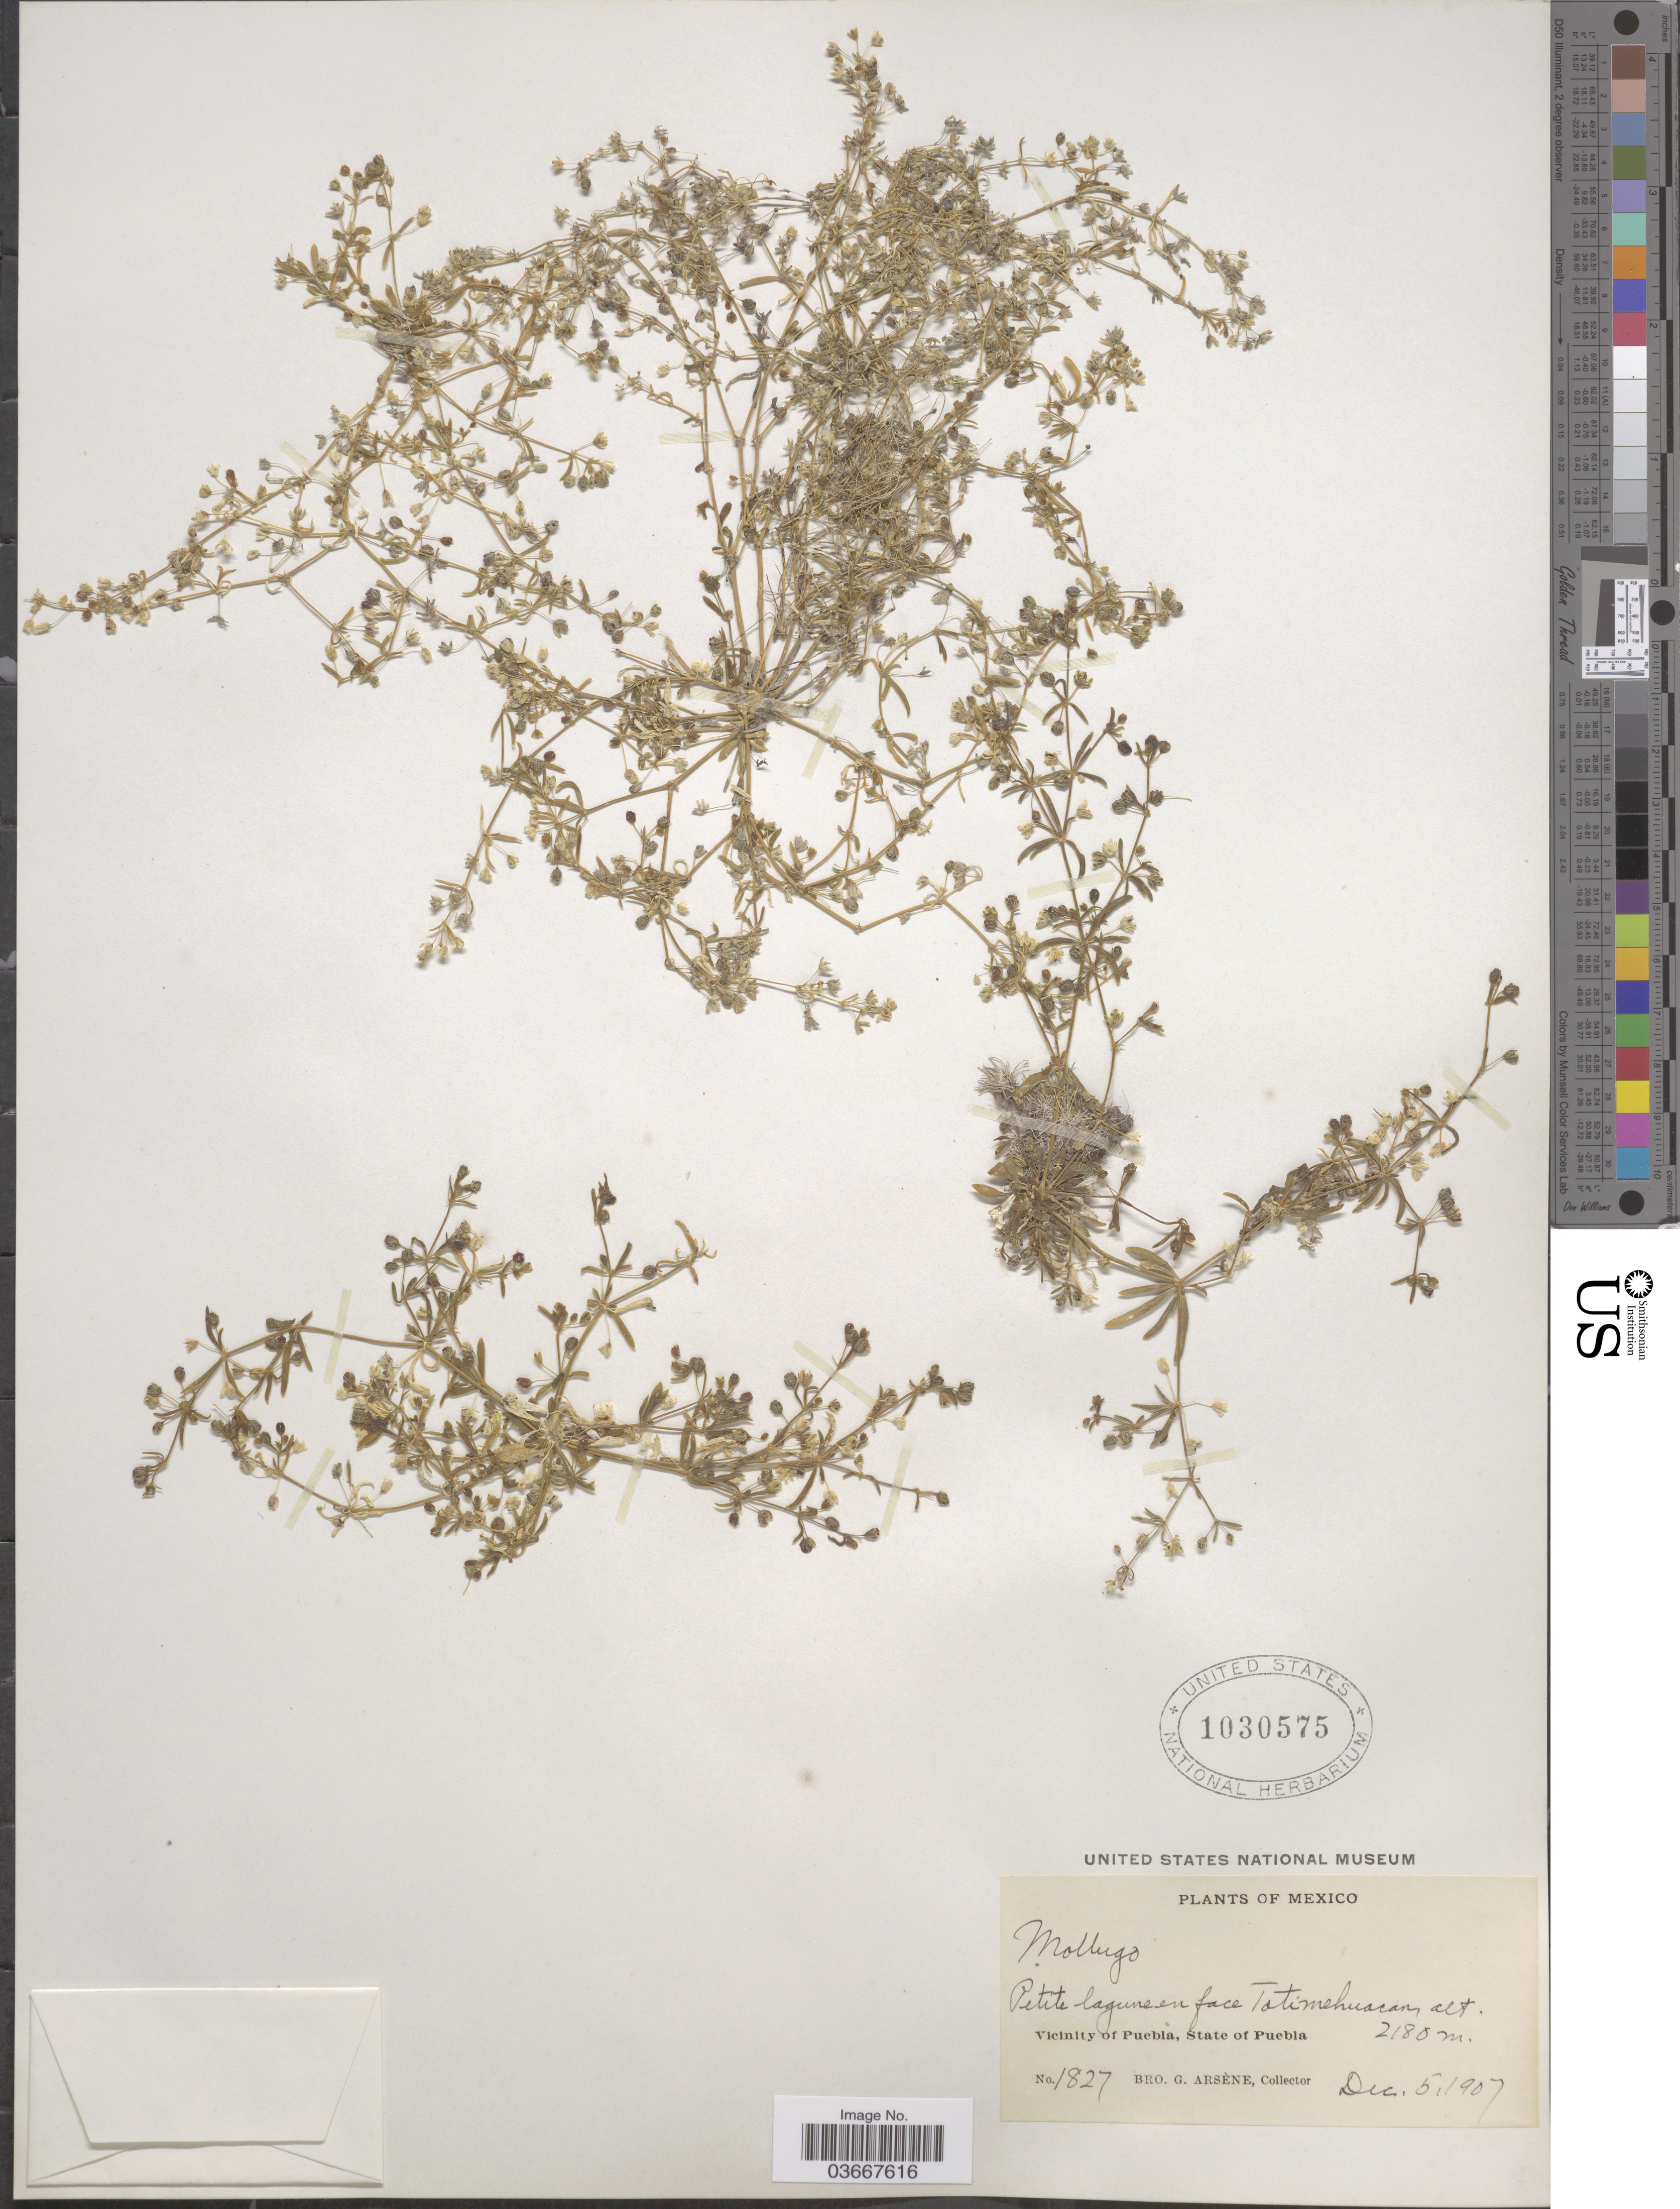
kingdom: Plantae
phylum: Tracheophyta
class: Magnoliopsida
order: Caryophyllales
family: Molluginaceae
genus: Mollugo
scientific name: Mollugo verticillata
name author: L.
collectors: Bro. G. Arsène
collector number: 1827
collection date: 1907-12-05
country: Mexico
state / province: Puebla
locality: Petite laguna en face Totimehuacan. Vicinity of Puebla.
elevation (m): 2180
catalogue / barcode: US 1030575